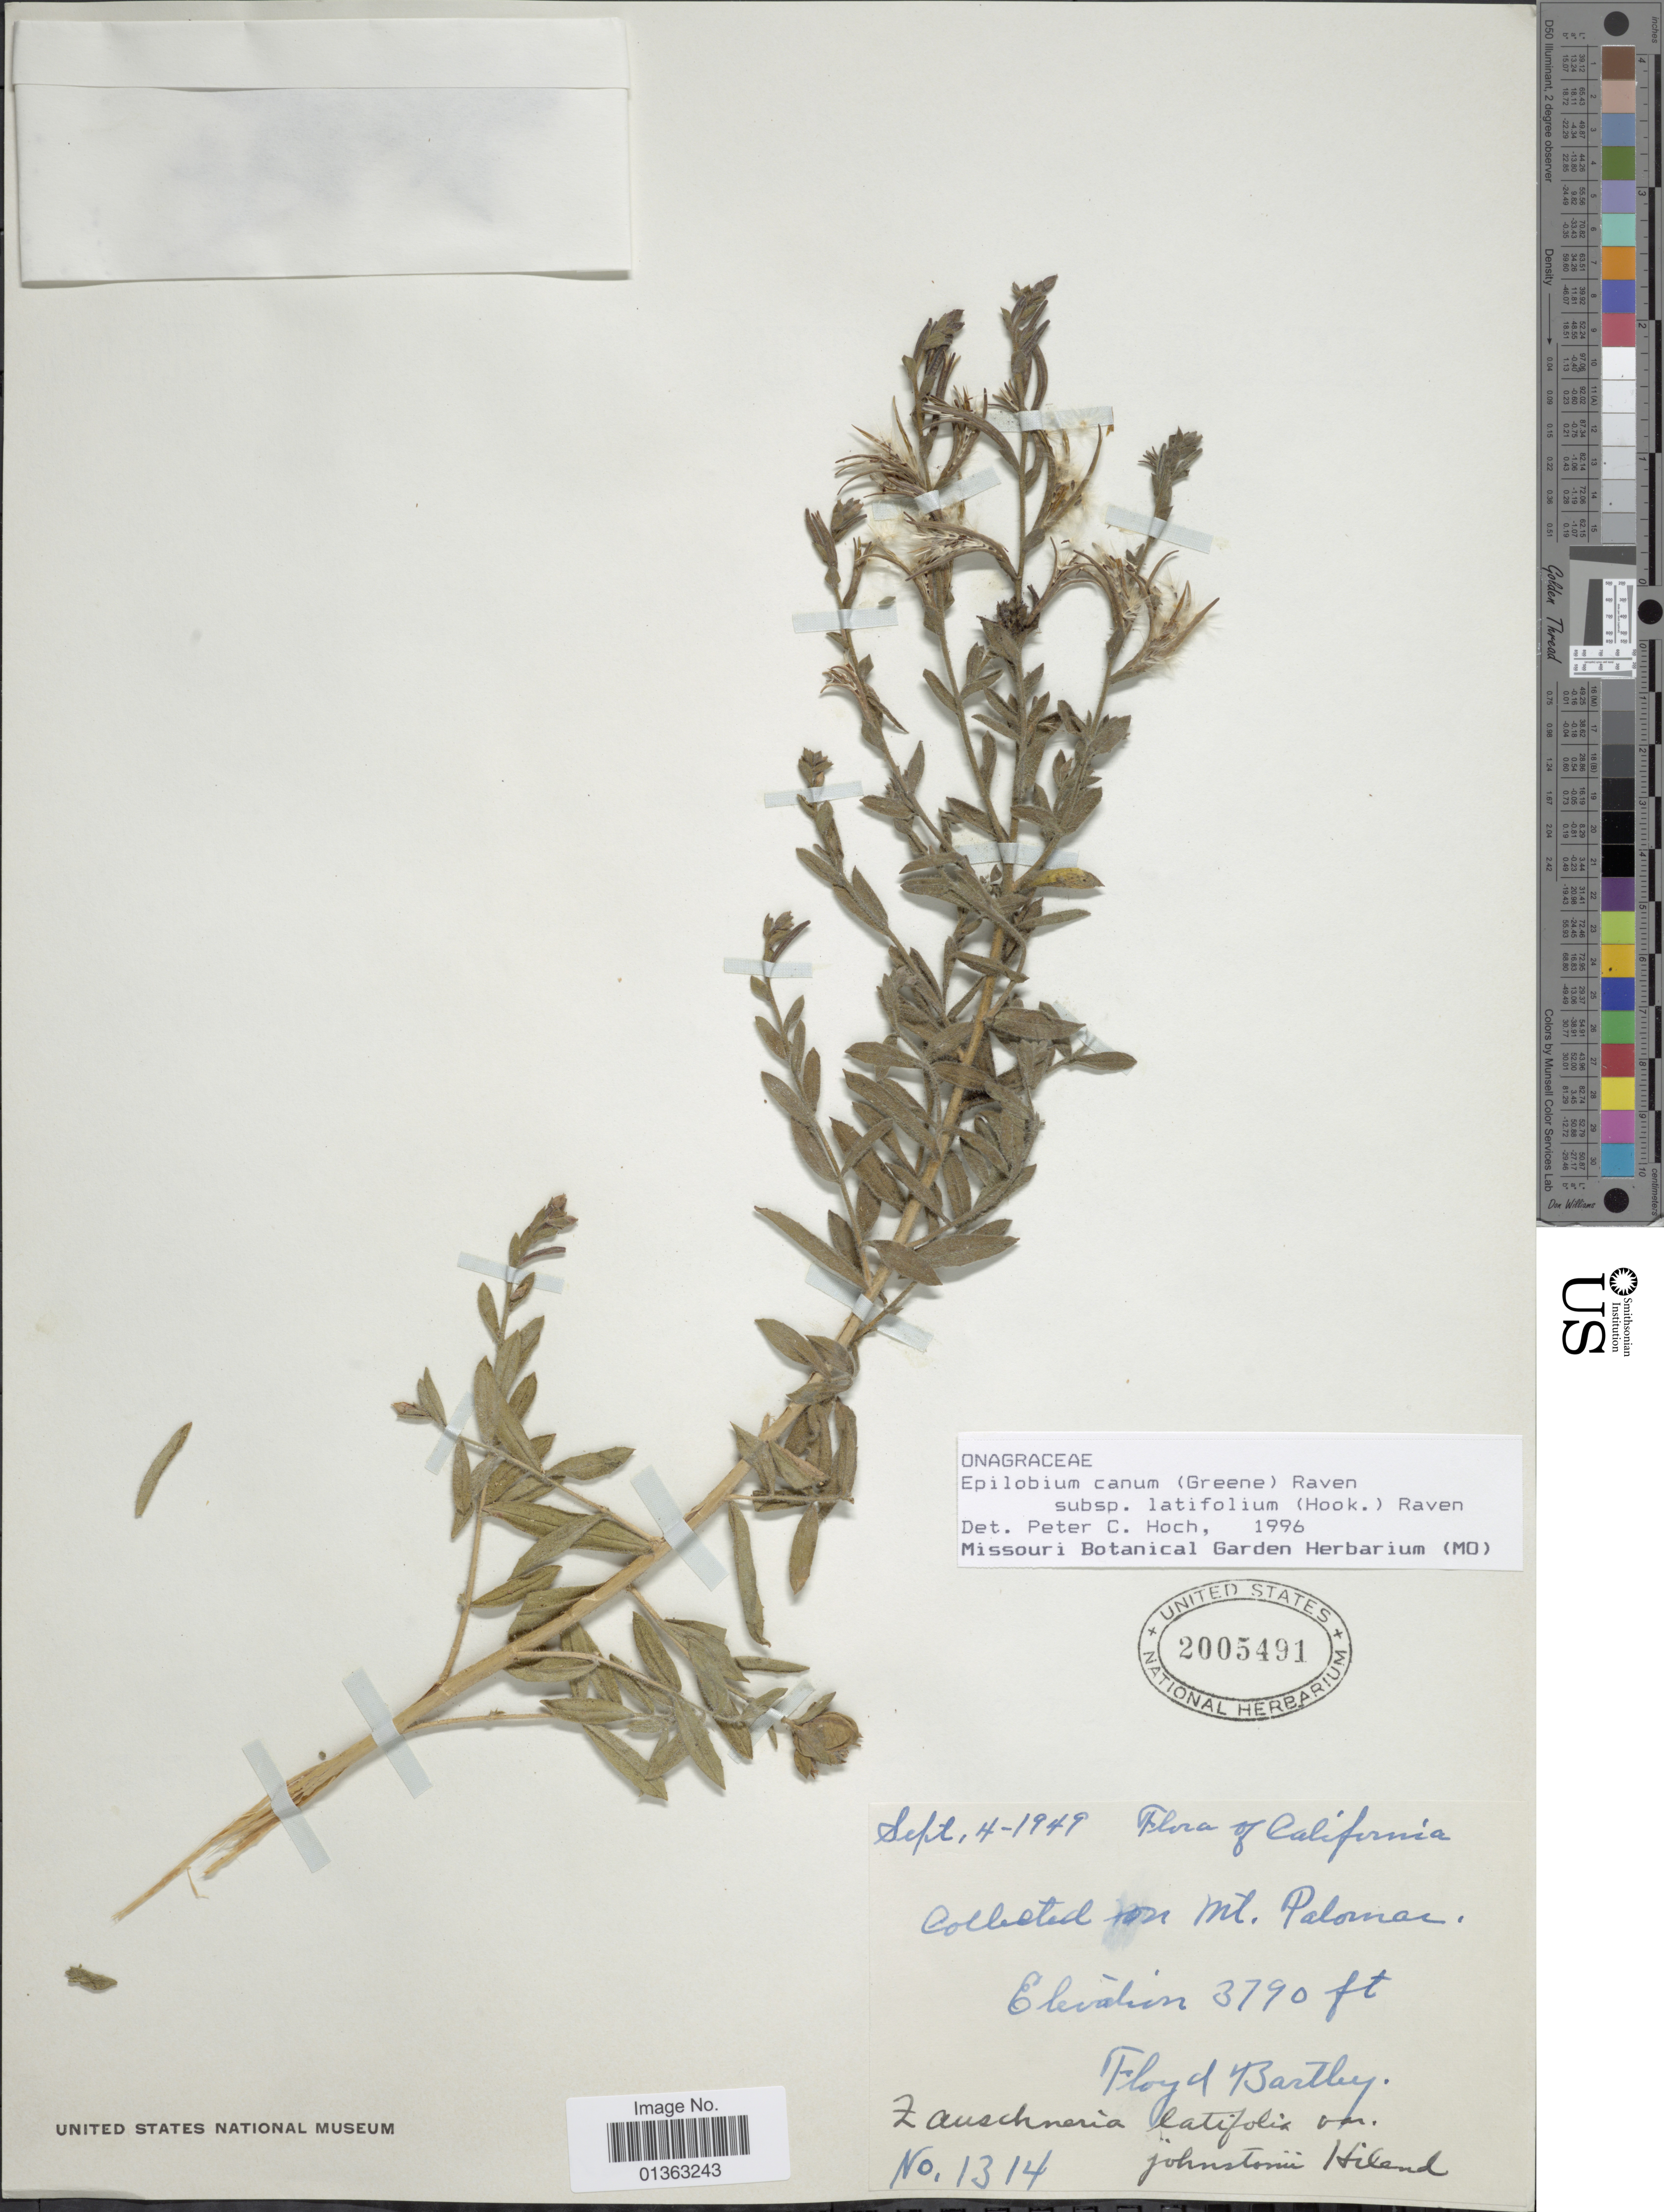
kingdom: Plantae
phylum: Tracheophyta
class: Magnoliopsida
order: Myrtales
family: Onagraceae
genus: Epilobium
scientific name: Epilobium canum subsp. latifolium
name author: (Hook.) P.H. Raven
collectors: F. Bartley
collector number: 1314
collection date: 1949-09-04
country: United States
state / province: California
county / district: San Diego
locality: Mt. Palomar.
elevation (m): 1155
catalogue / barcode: US 2005491